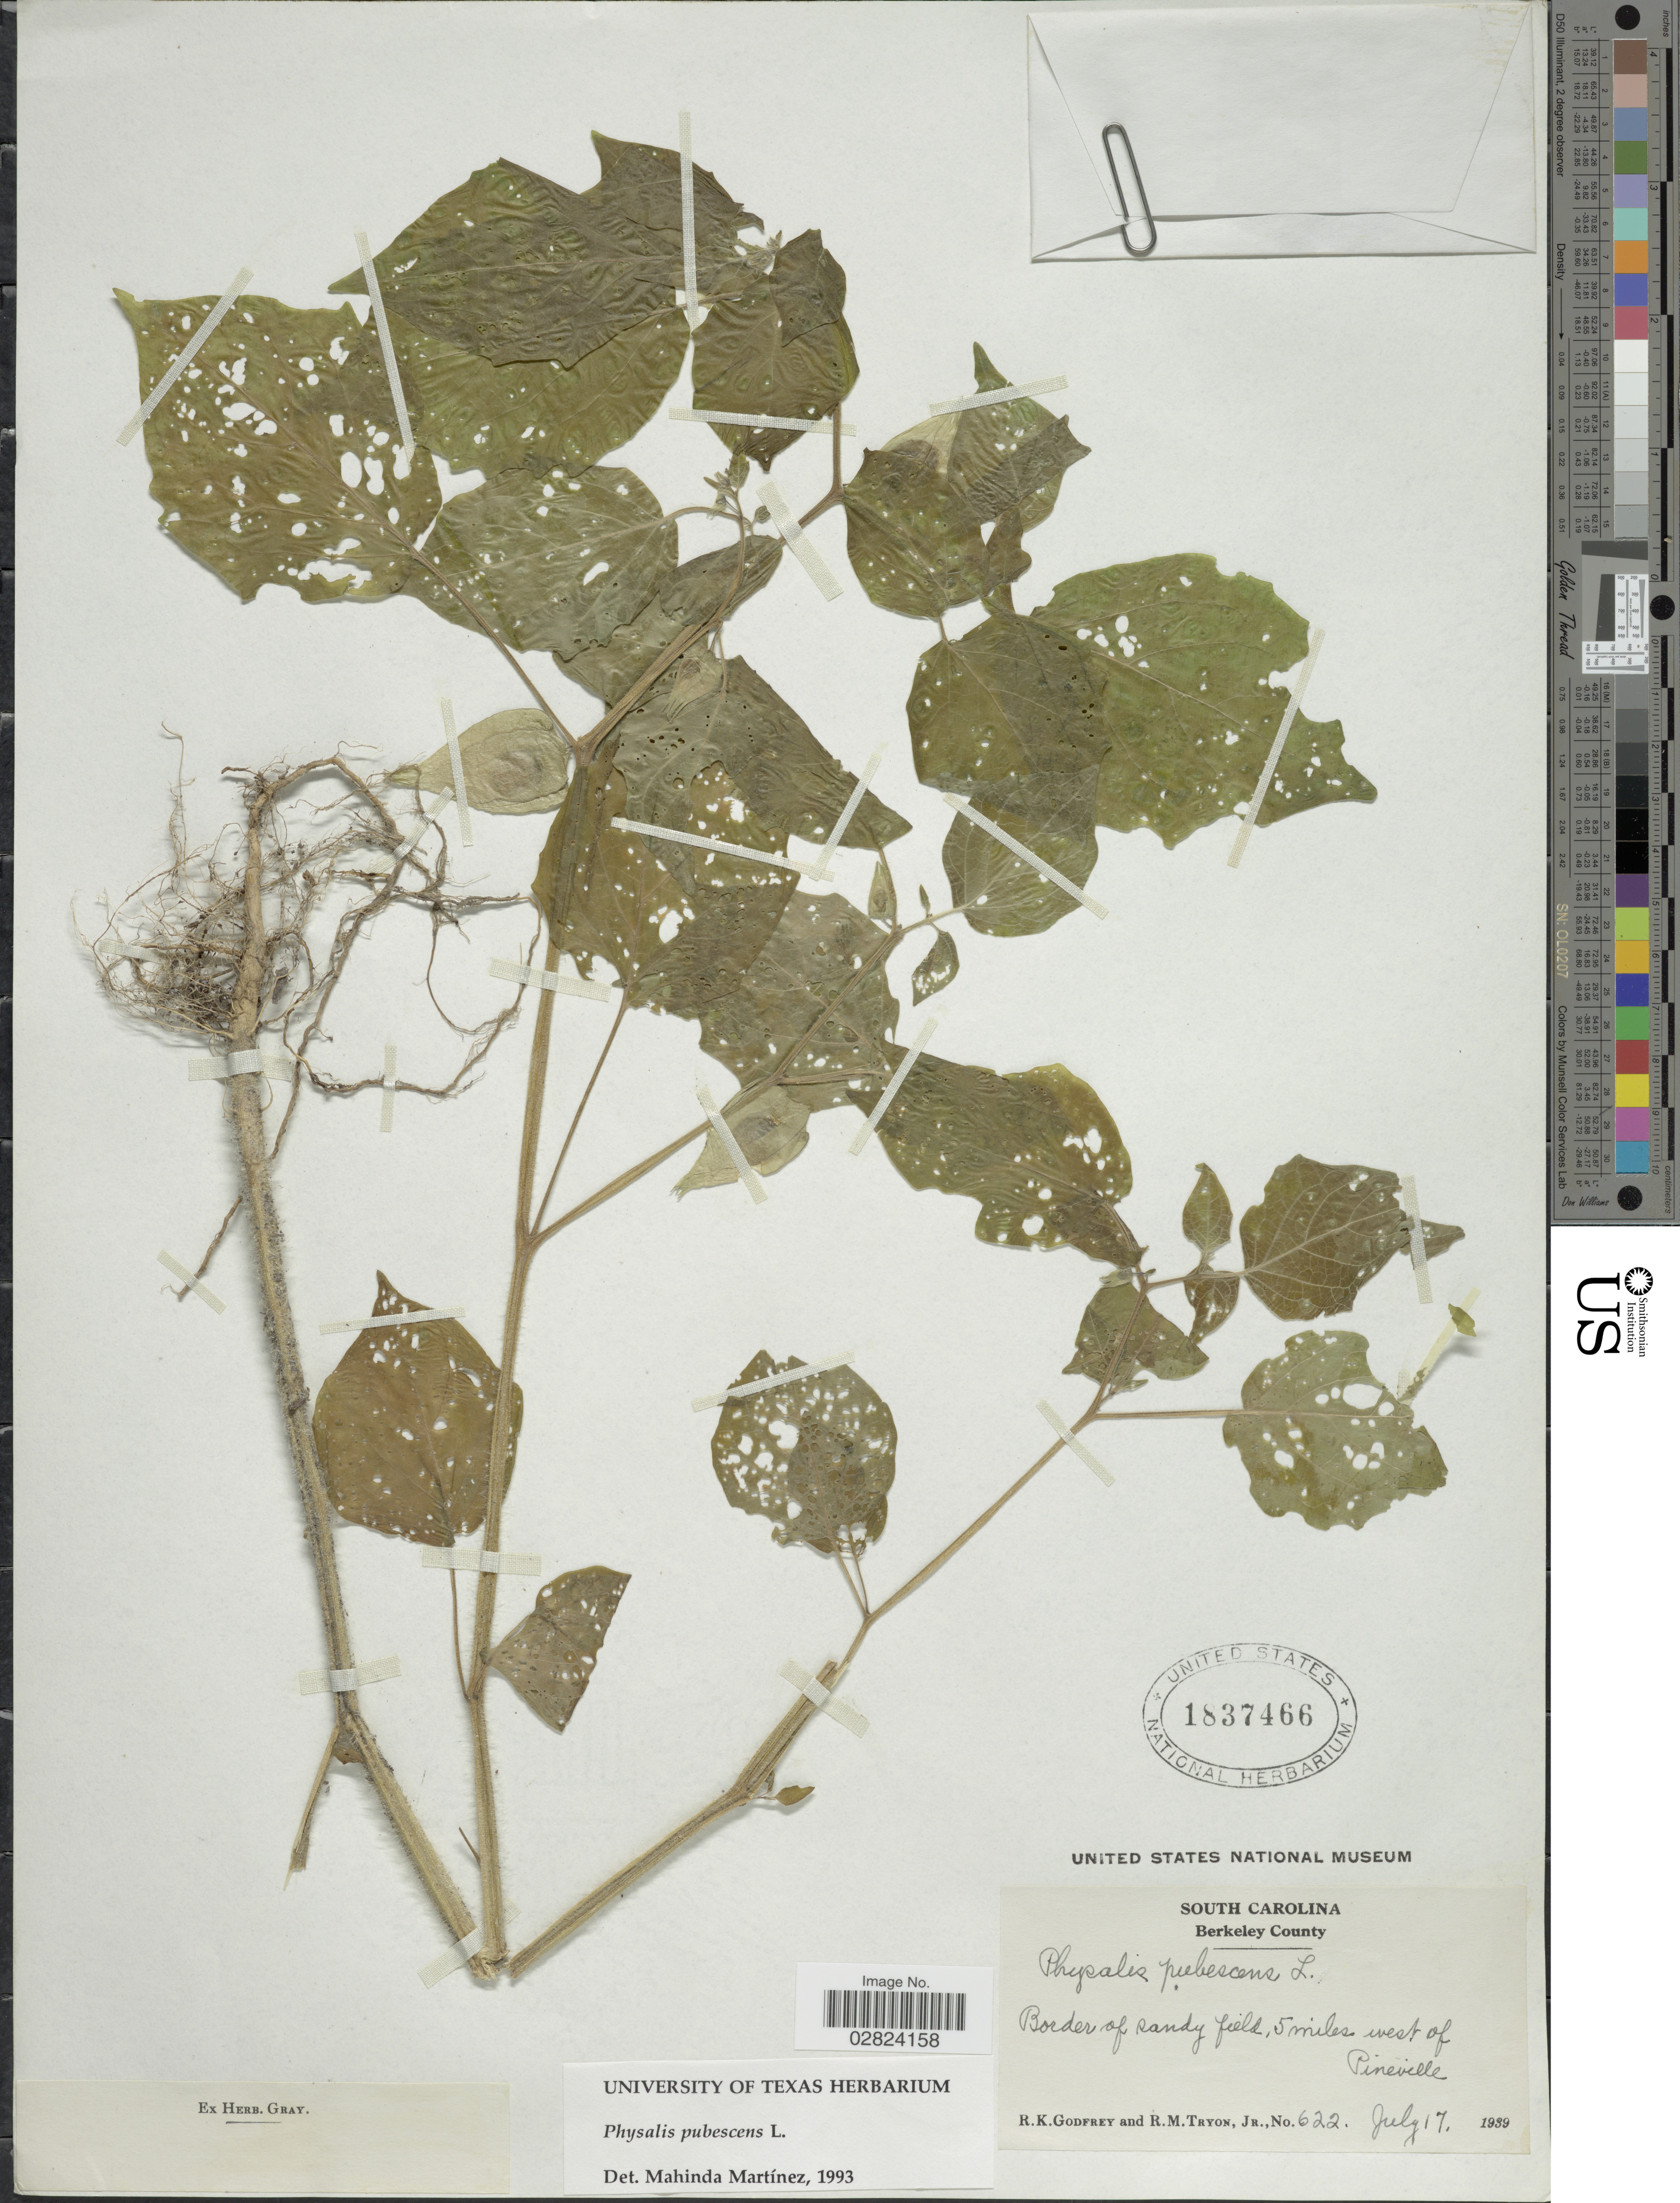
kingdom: Plantae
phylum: Tracheophyta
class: Magnoliopsida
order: Solanales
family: Solanaceae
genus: Physalis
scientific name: Physalis pubescens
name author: L.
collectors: R. K. Godfrey & R. M. Tryon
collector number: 622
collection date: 1939-07-17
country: United States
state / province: South Carolina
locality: Berkeley County. Border of sandy field, 5 miles west of Pineville.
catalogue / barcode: US 1837466